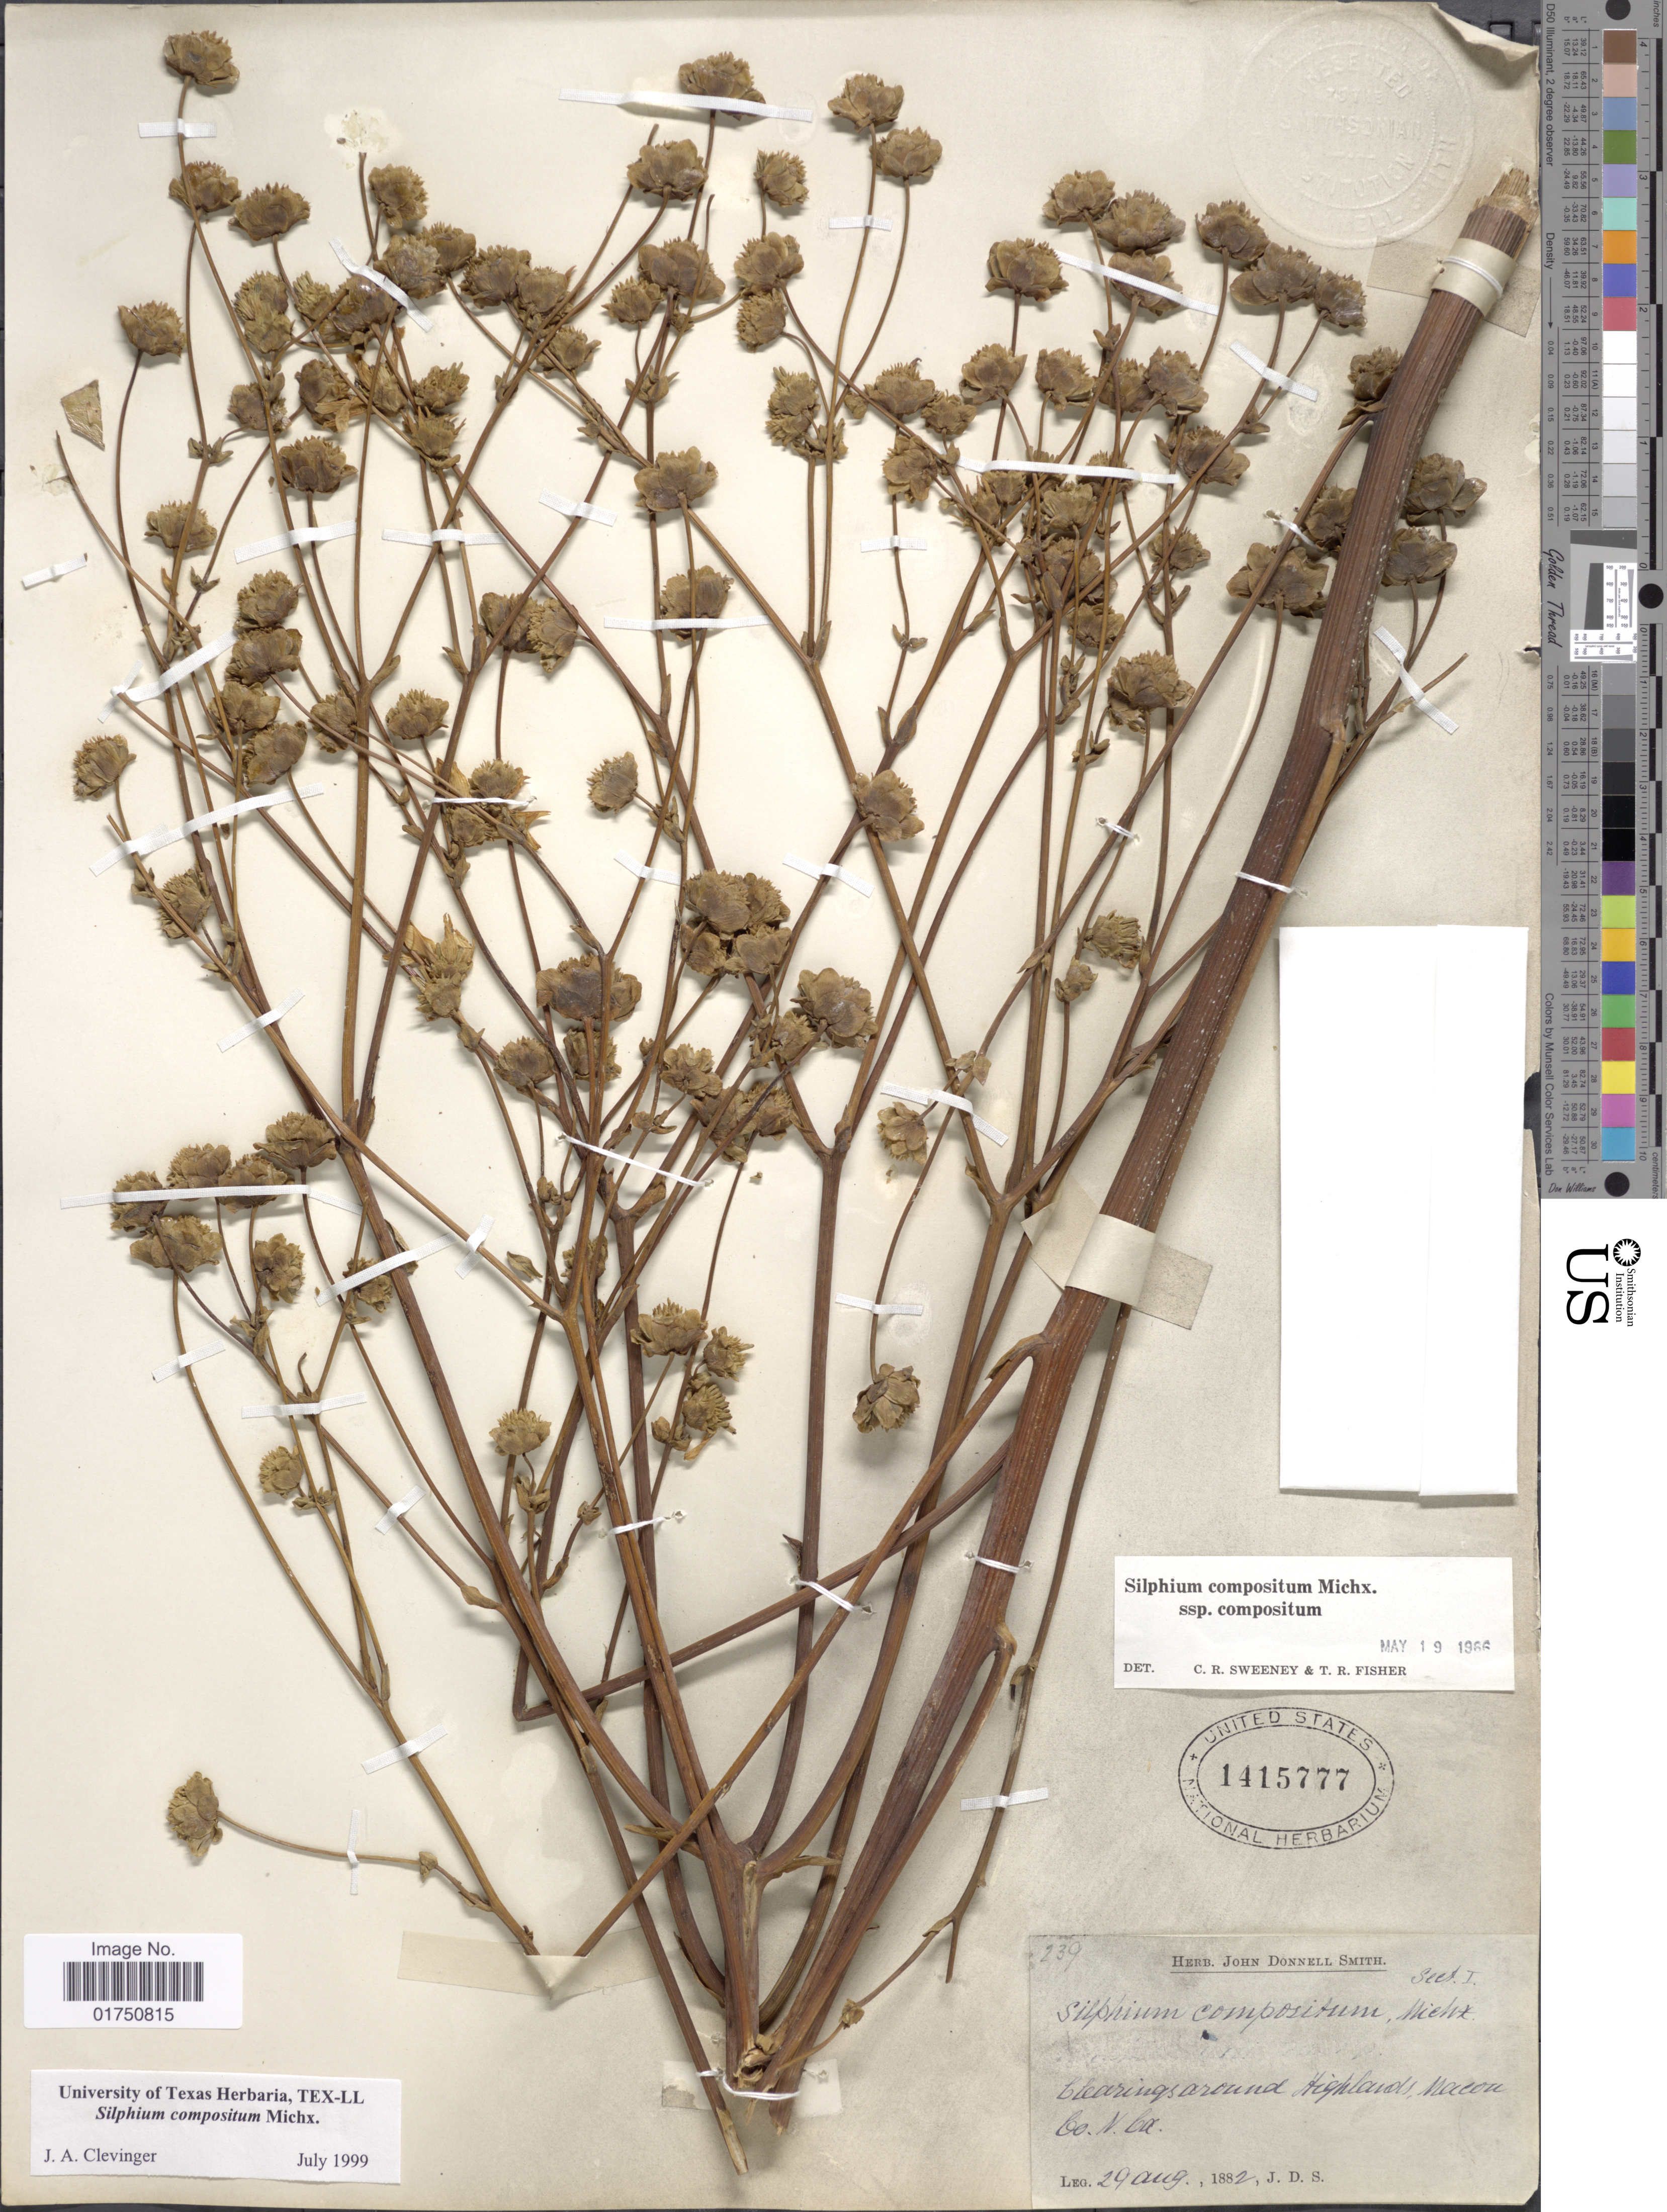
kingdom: Plantae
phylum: Tracheophyta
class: Magnoliopsida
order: Asterales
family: Asteraceae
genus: Silphium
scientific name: Silphium compositum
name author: Michx.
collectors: J. Donnell Smith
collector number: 239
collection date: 1882-08-29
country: United States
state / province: North Carolina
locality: Clearings around Highlands, Macon Co. N.Ca.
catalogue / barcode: US 1415777